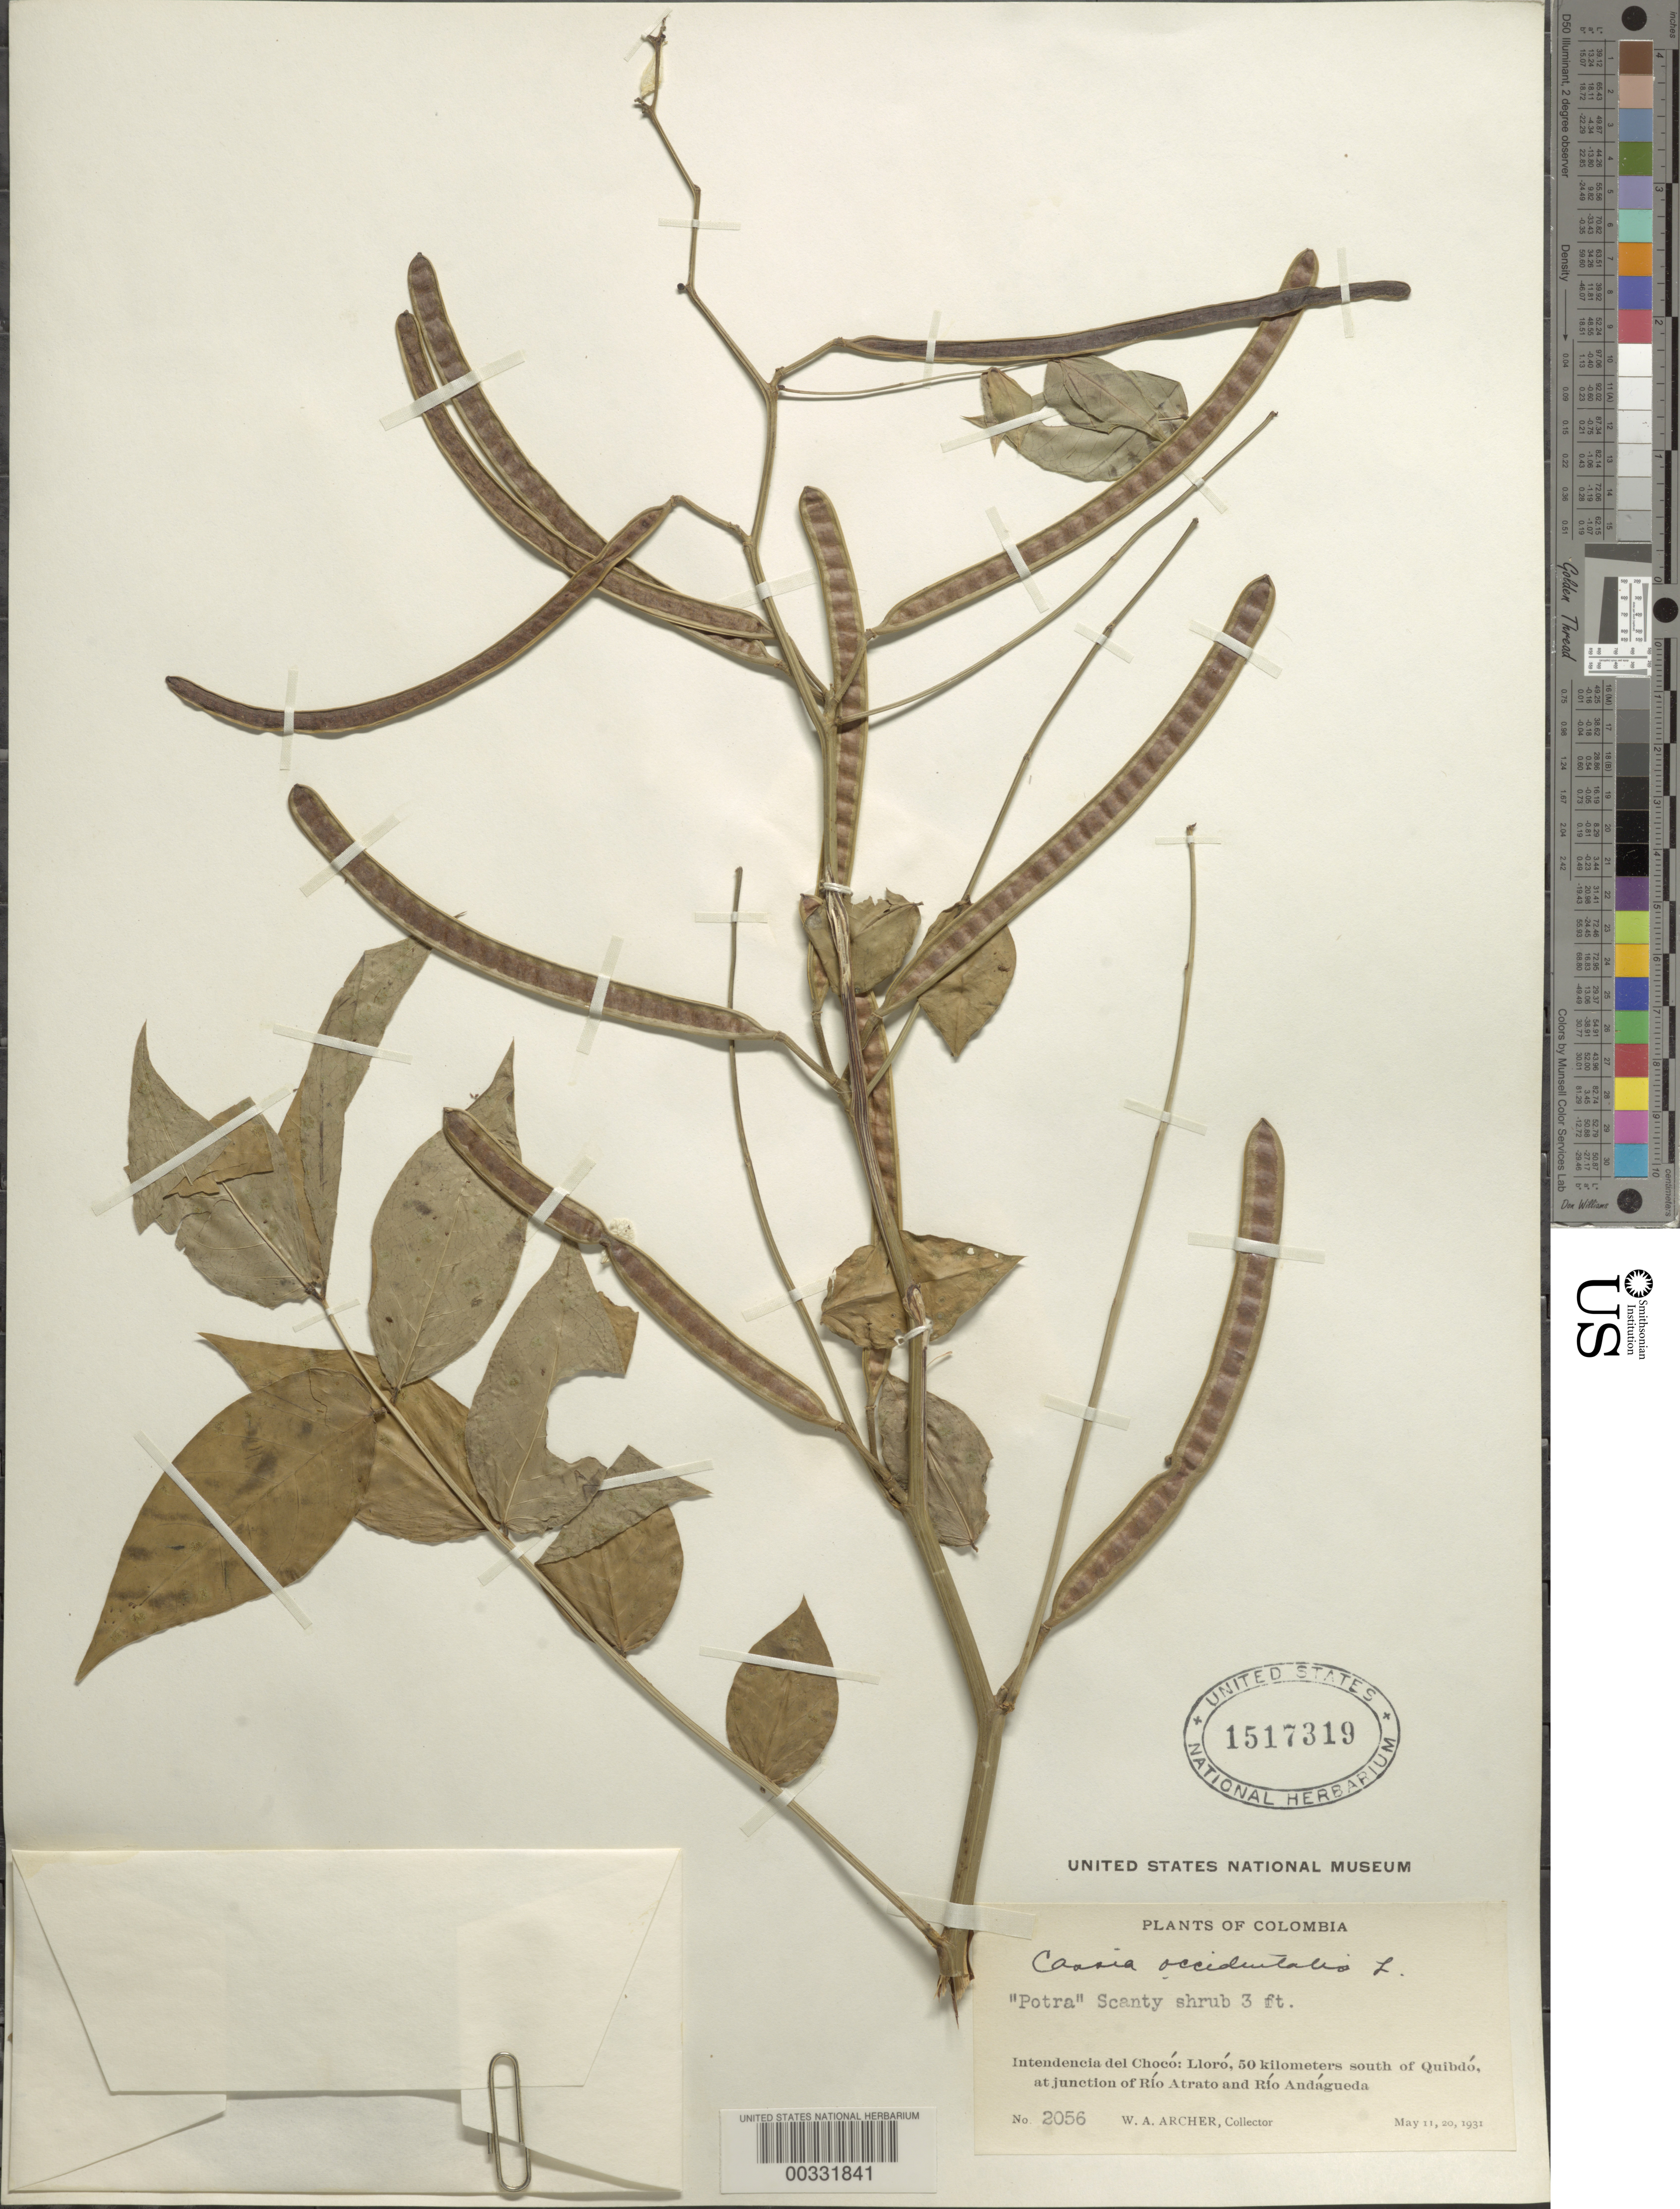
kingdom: Plantae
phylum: Tracheophyta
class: Magnoliopsida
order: Fabales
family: Fabaceae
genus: Senna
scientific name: Senna occidentalis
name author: (L.) Link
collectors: W. A. Archer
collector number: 2056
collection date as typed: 11 May 1931 and 20 May 1931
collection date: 1931-05-11,1931-05-20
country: Colombia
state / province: Chocó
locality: Lloro, 50 km S of Quibdo at junction of Rio Atrato and Rio Andagueda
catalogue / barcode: US 1517319